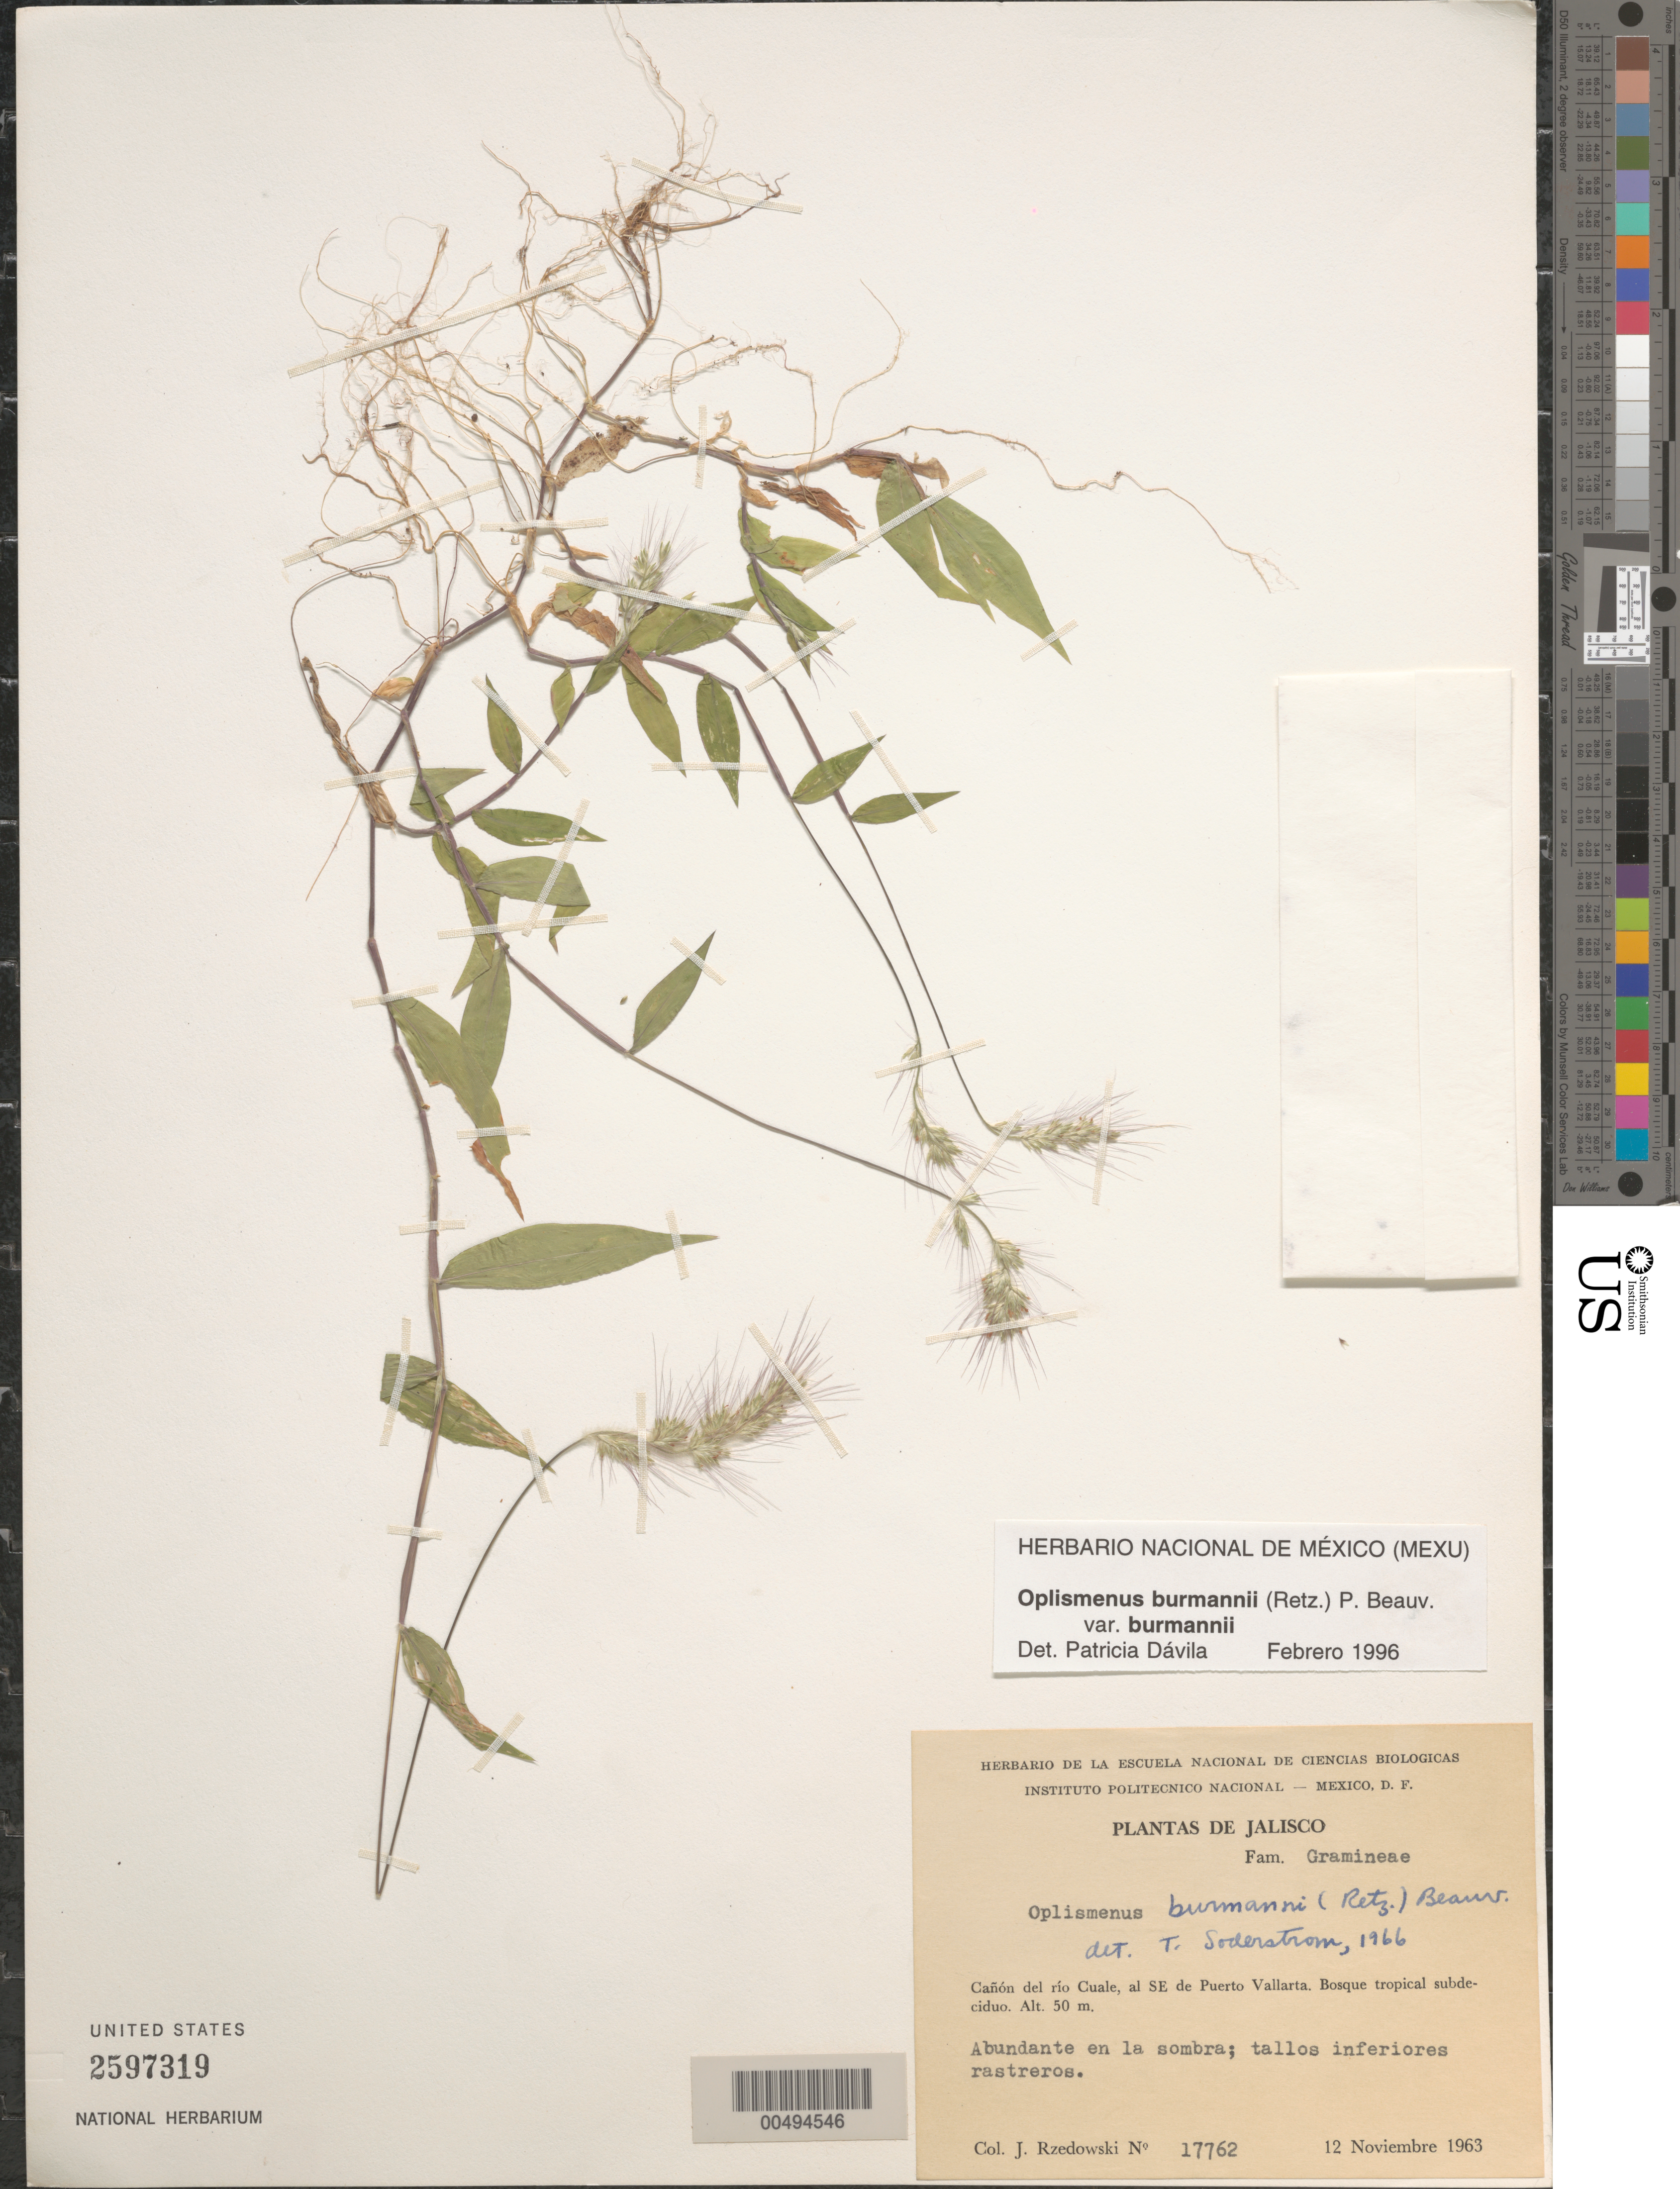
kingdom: Plantae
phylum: Tracheophyta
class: Liliopsida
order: Poales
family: Poaceae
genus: Oplismenus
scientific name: Oplismenus burmannii var. burmannii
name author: (Retz.) P. Beauv.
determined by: Dávila, P. D.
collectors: J. Rzedowski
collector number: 17762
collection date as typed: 12 Nov 1963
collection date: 1963-11-12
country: Mexico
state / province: Jalisco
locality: Cañ¢n del Río Cuale, al SE de Puerto Vallarta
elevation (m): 50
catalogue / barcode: US 2597319